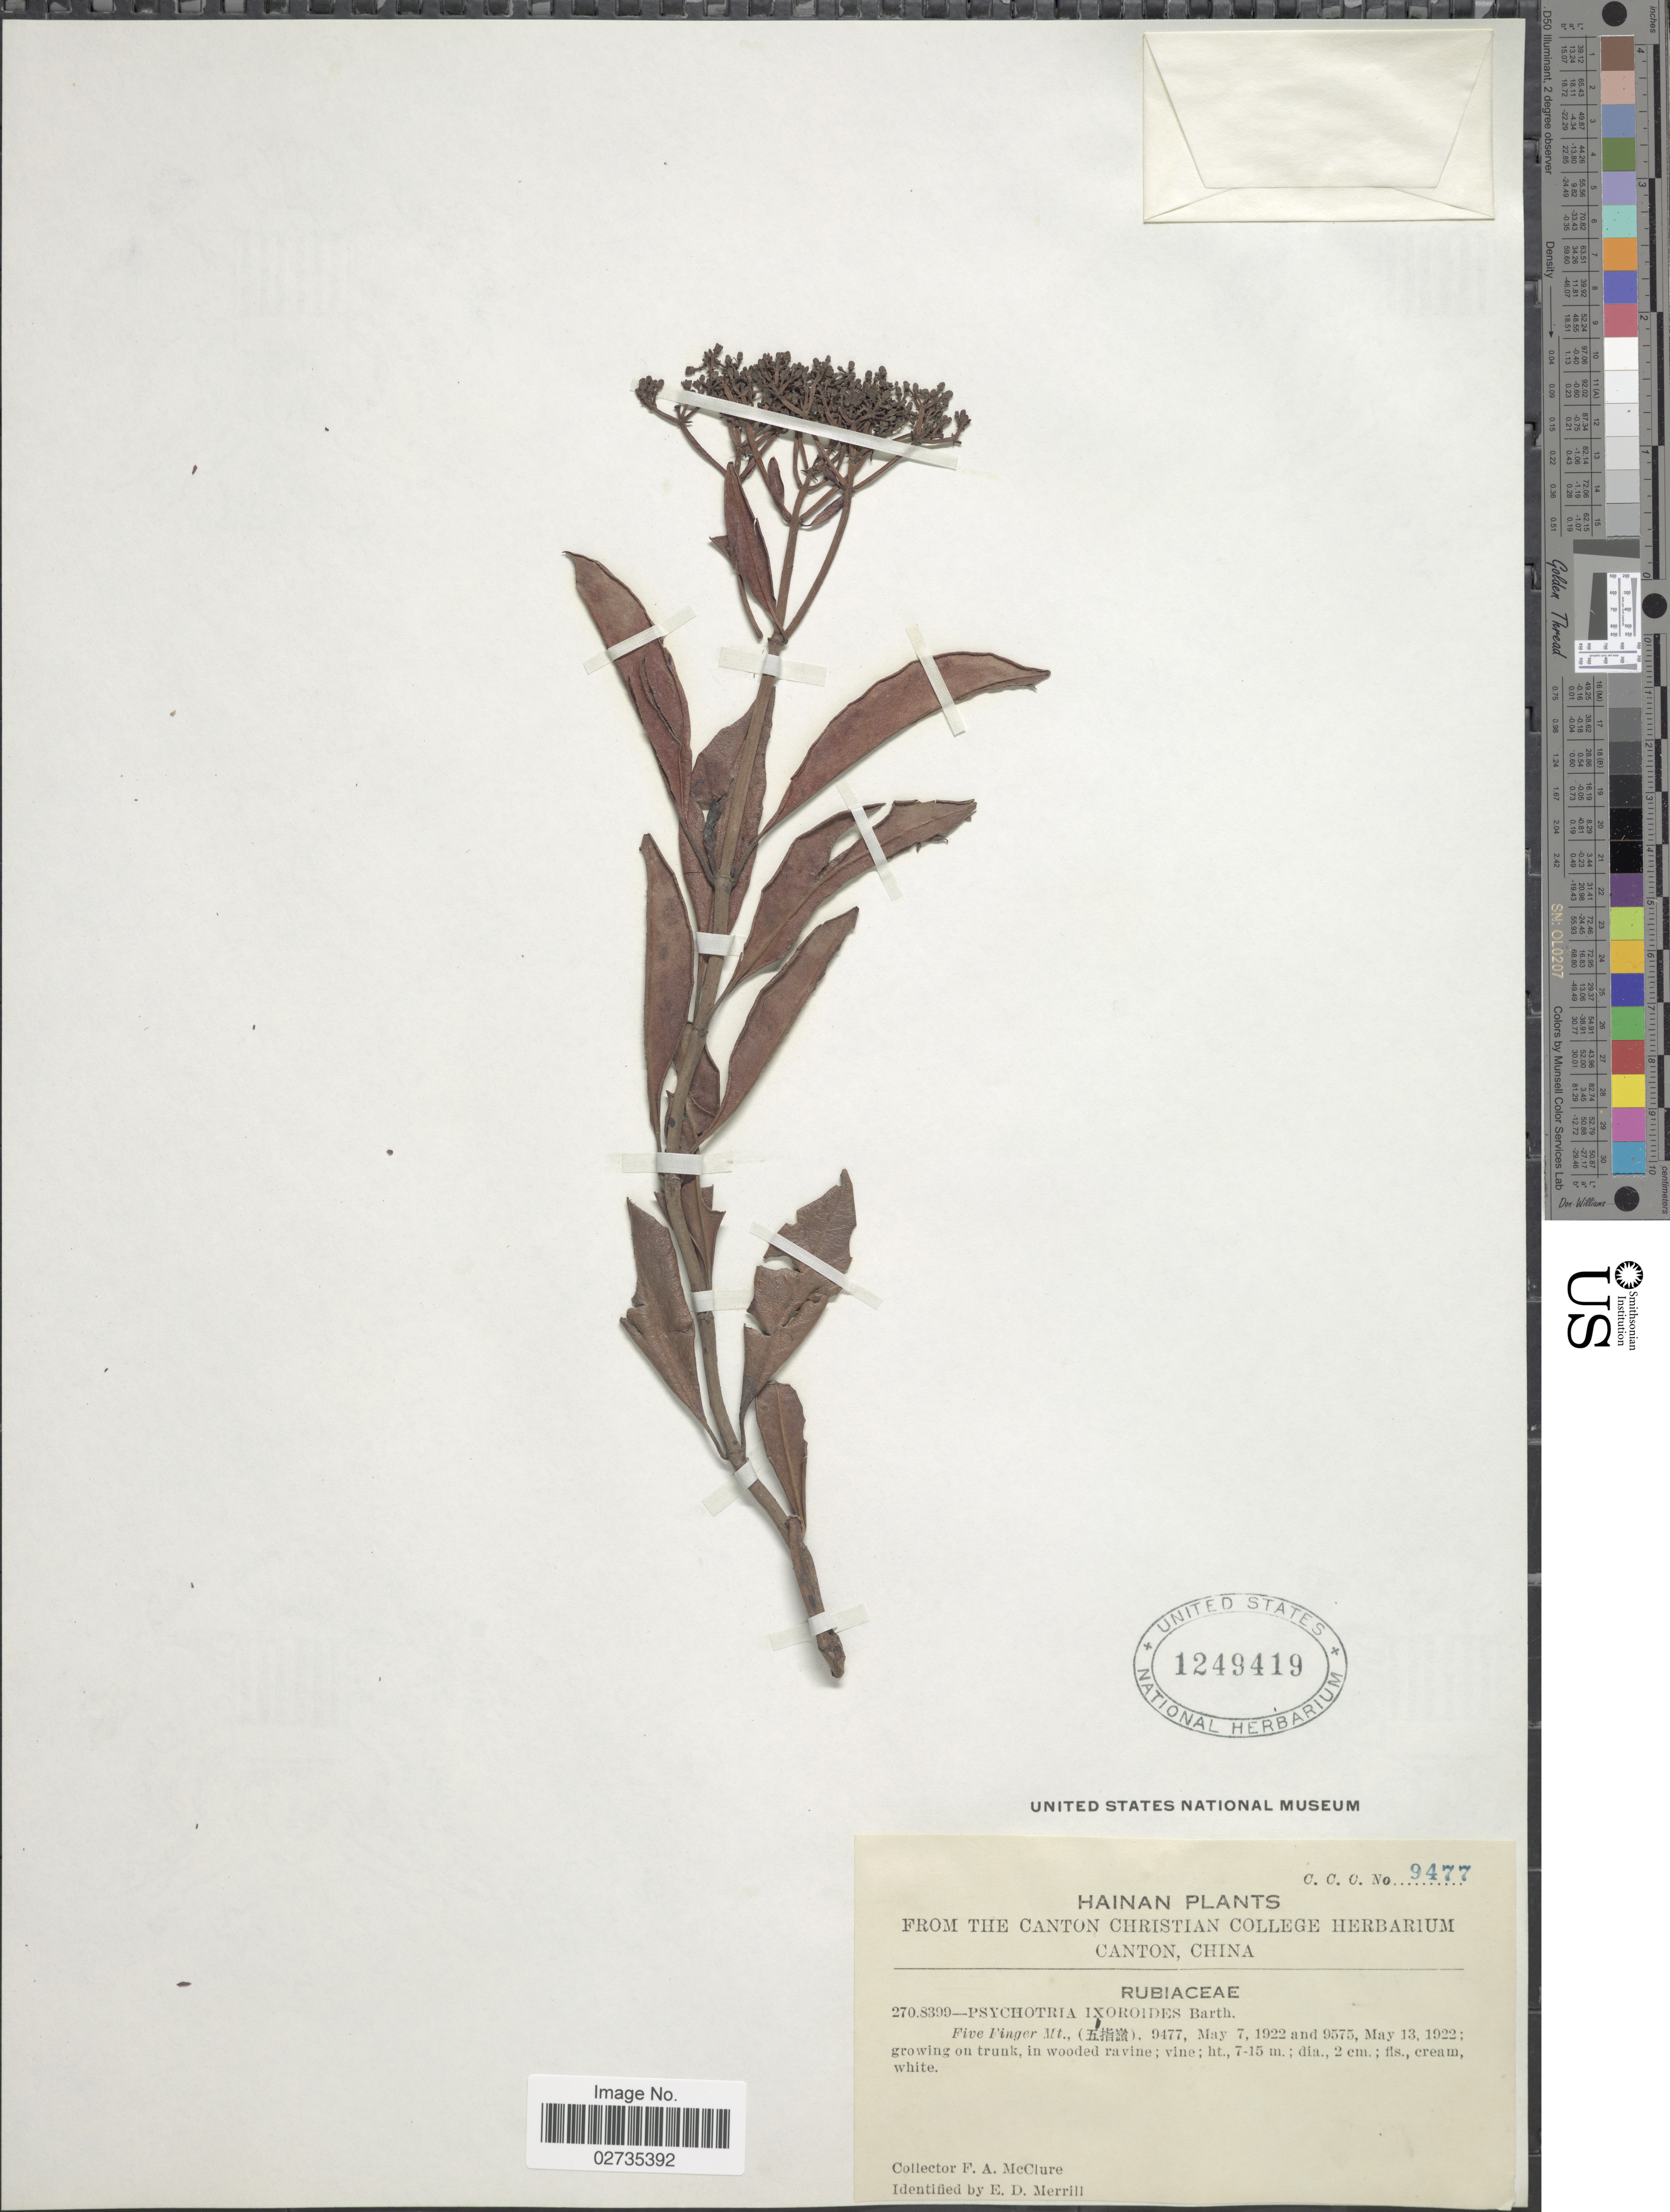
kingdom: Plantae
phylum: Tracheophyta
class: Magnoliopsida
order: Gentianales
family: Rubiaceae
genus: Psychotria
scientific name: Psychotria ixoroides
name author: Bartl. ex DC.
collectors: F. A. McClure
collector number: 9477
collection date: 1922-05-07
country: China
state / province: Hainan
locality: Five Finger Mt.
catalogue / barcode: US 1249419